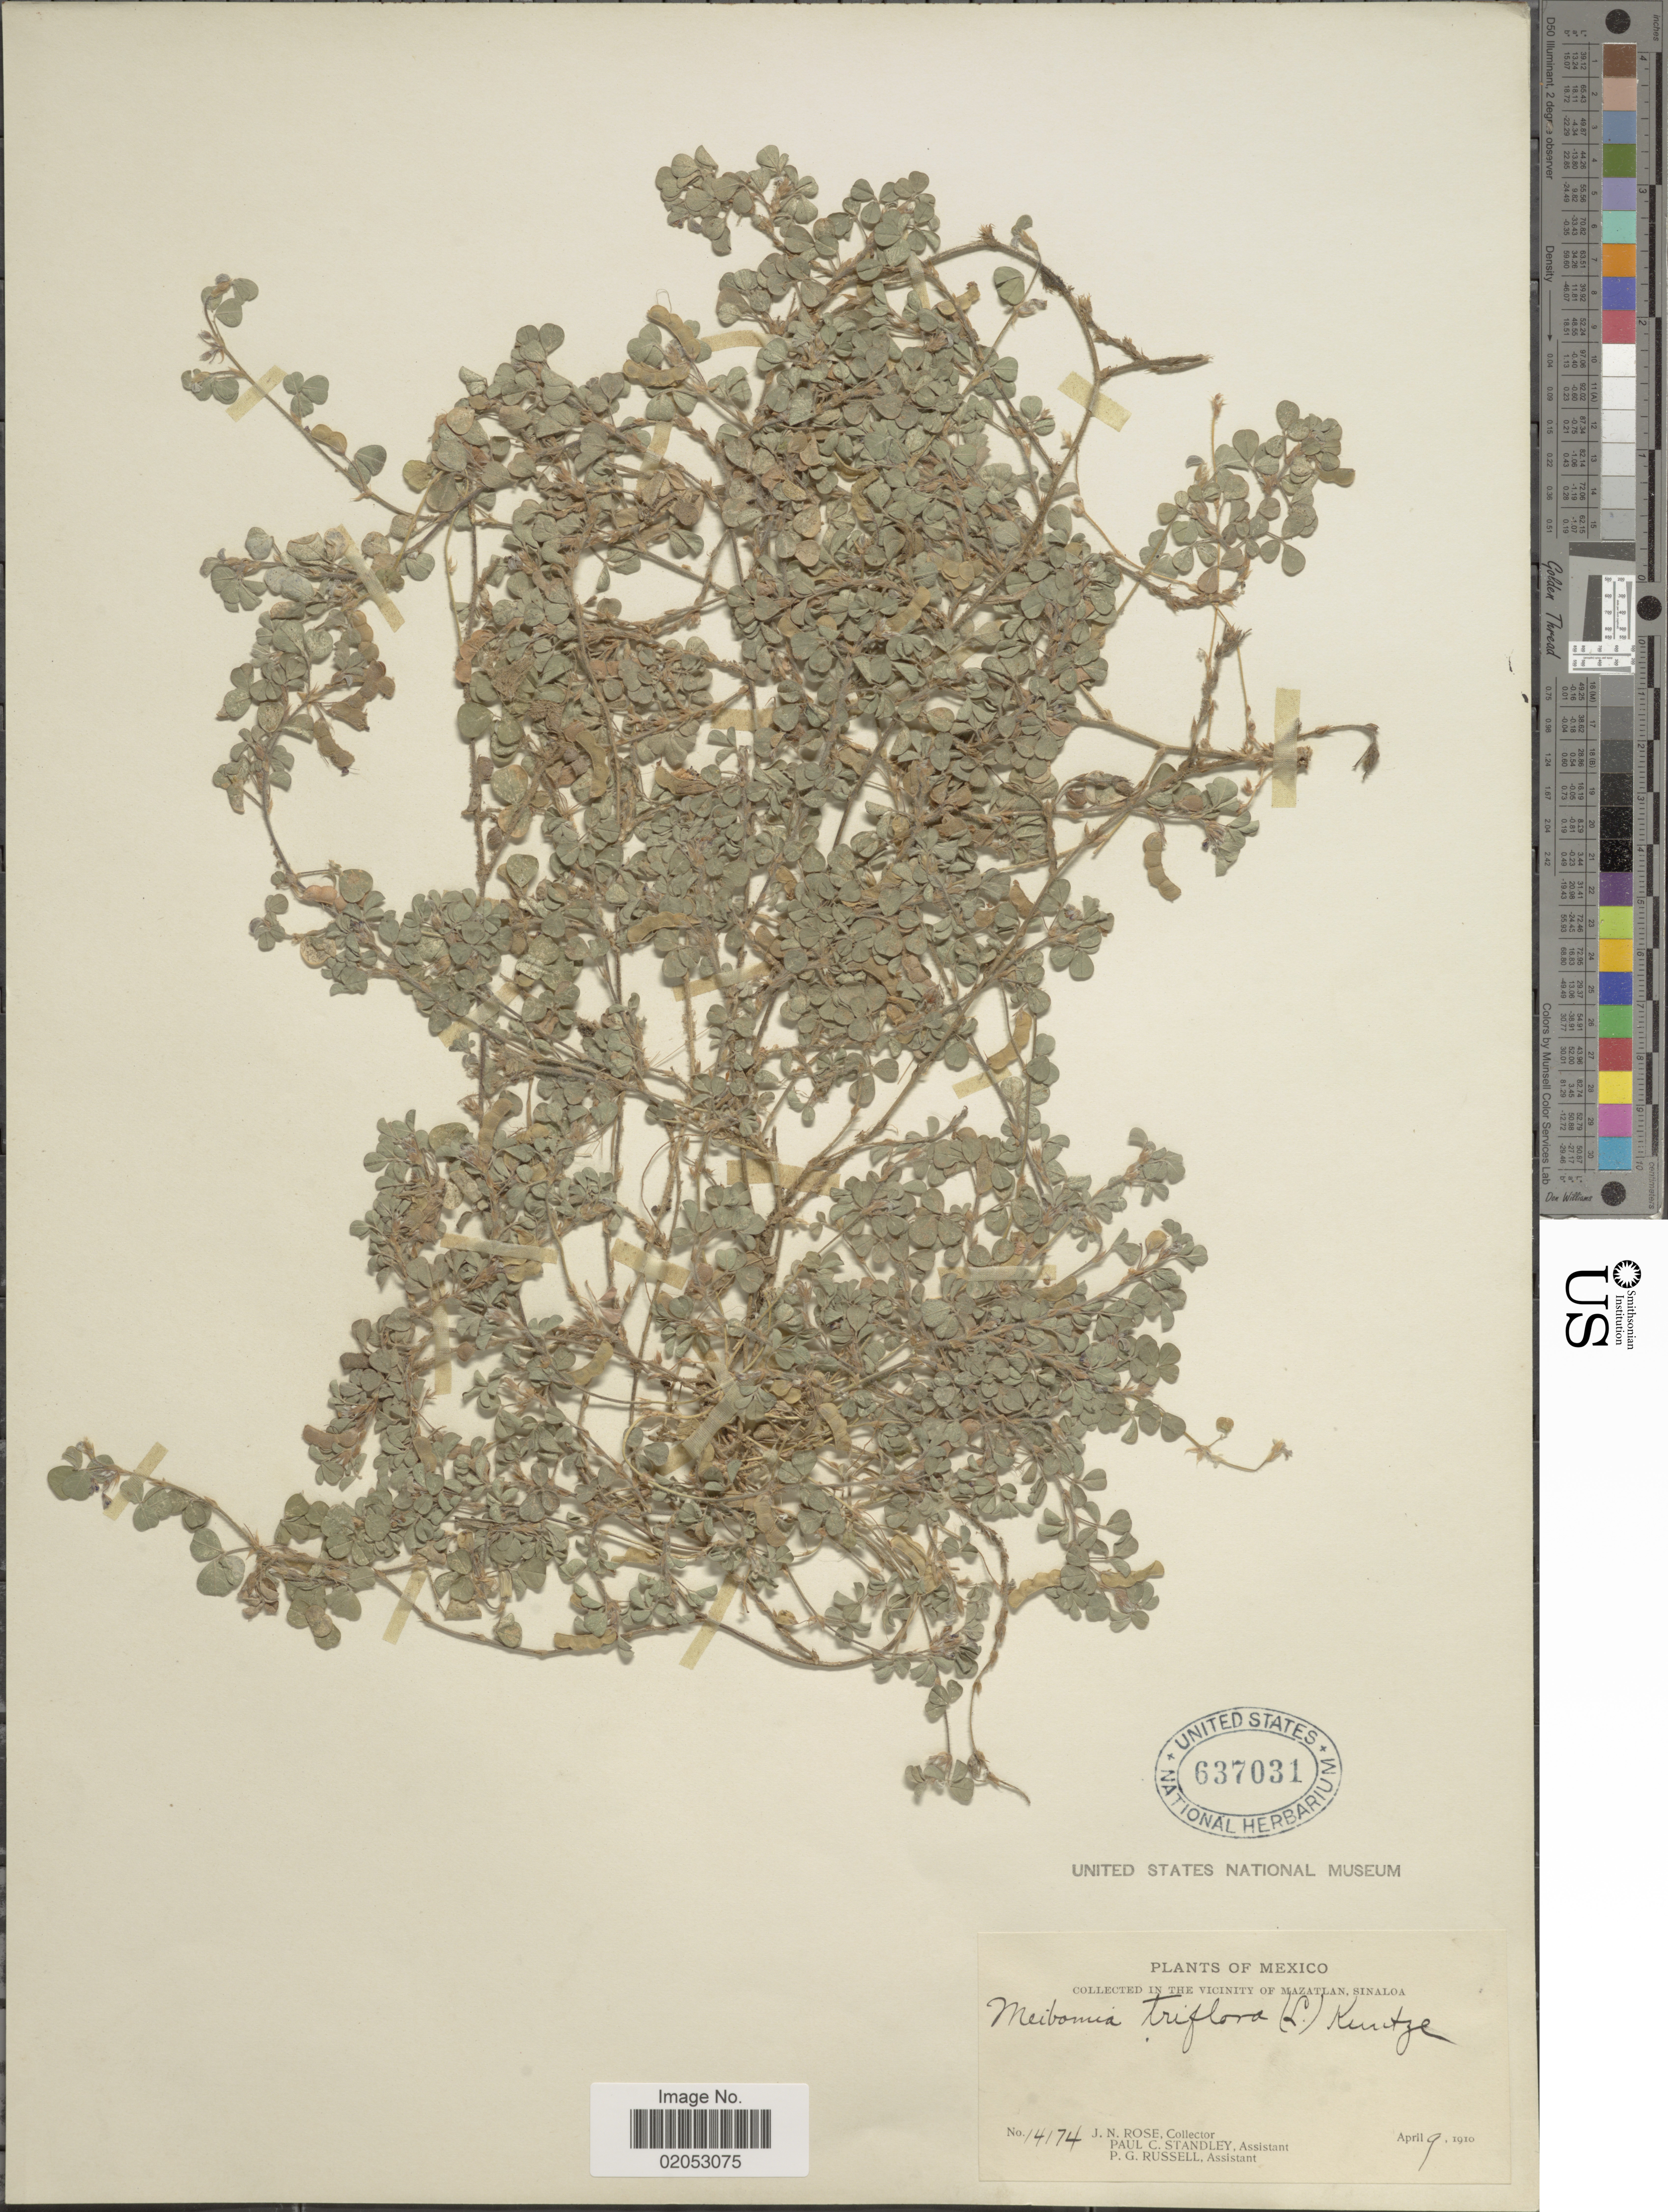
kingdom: Plantae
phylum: Tracheophyta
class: Magnoliopsida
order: Fabales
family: Fabaceae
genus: Grona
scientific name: Grona triflora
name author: (L.) H. Ohashi & K. Ohashi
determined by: Strong, Mark T., (BOT), Smithsonian Institution - National Museum of Natural History (UNITED STATES)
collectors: J. N. Rose, P. C. Standley & P. G. Russell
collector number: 14174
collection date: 1910-04-09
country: Mexico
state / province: Sinaloa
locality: In the vicinity of Mazatlan, Sinaloa.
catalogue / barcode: US 637031